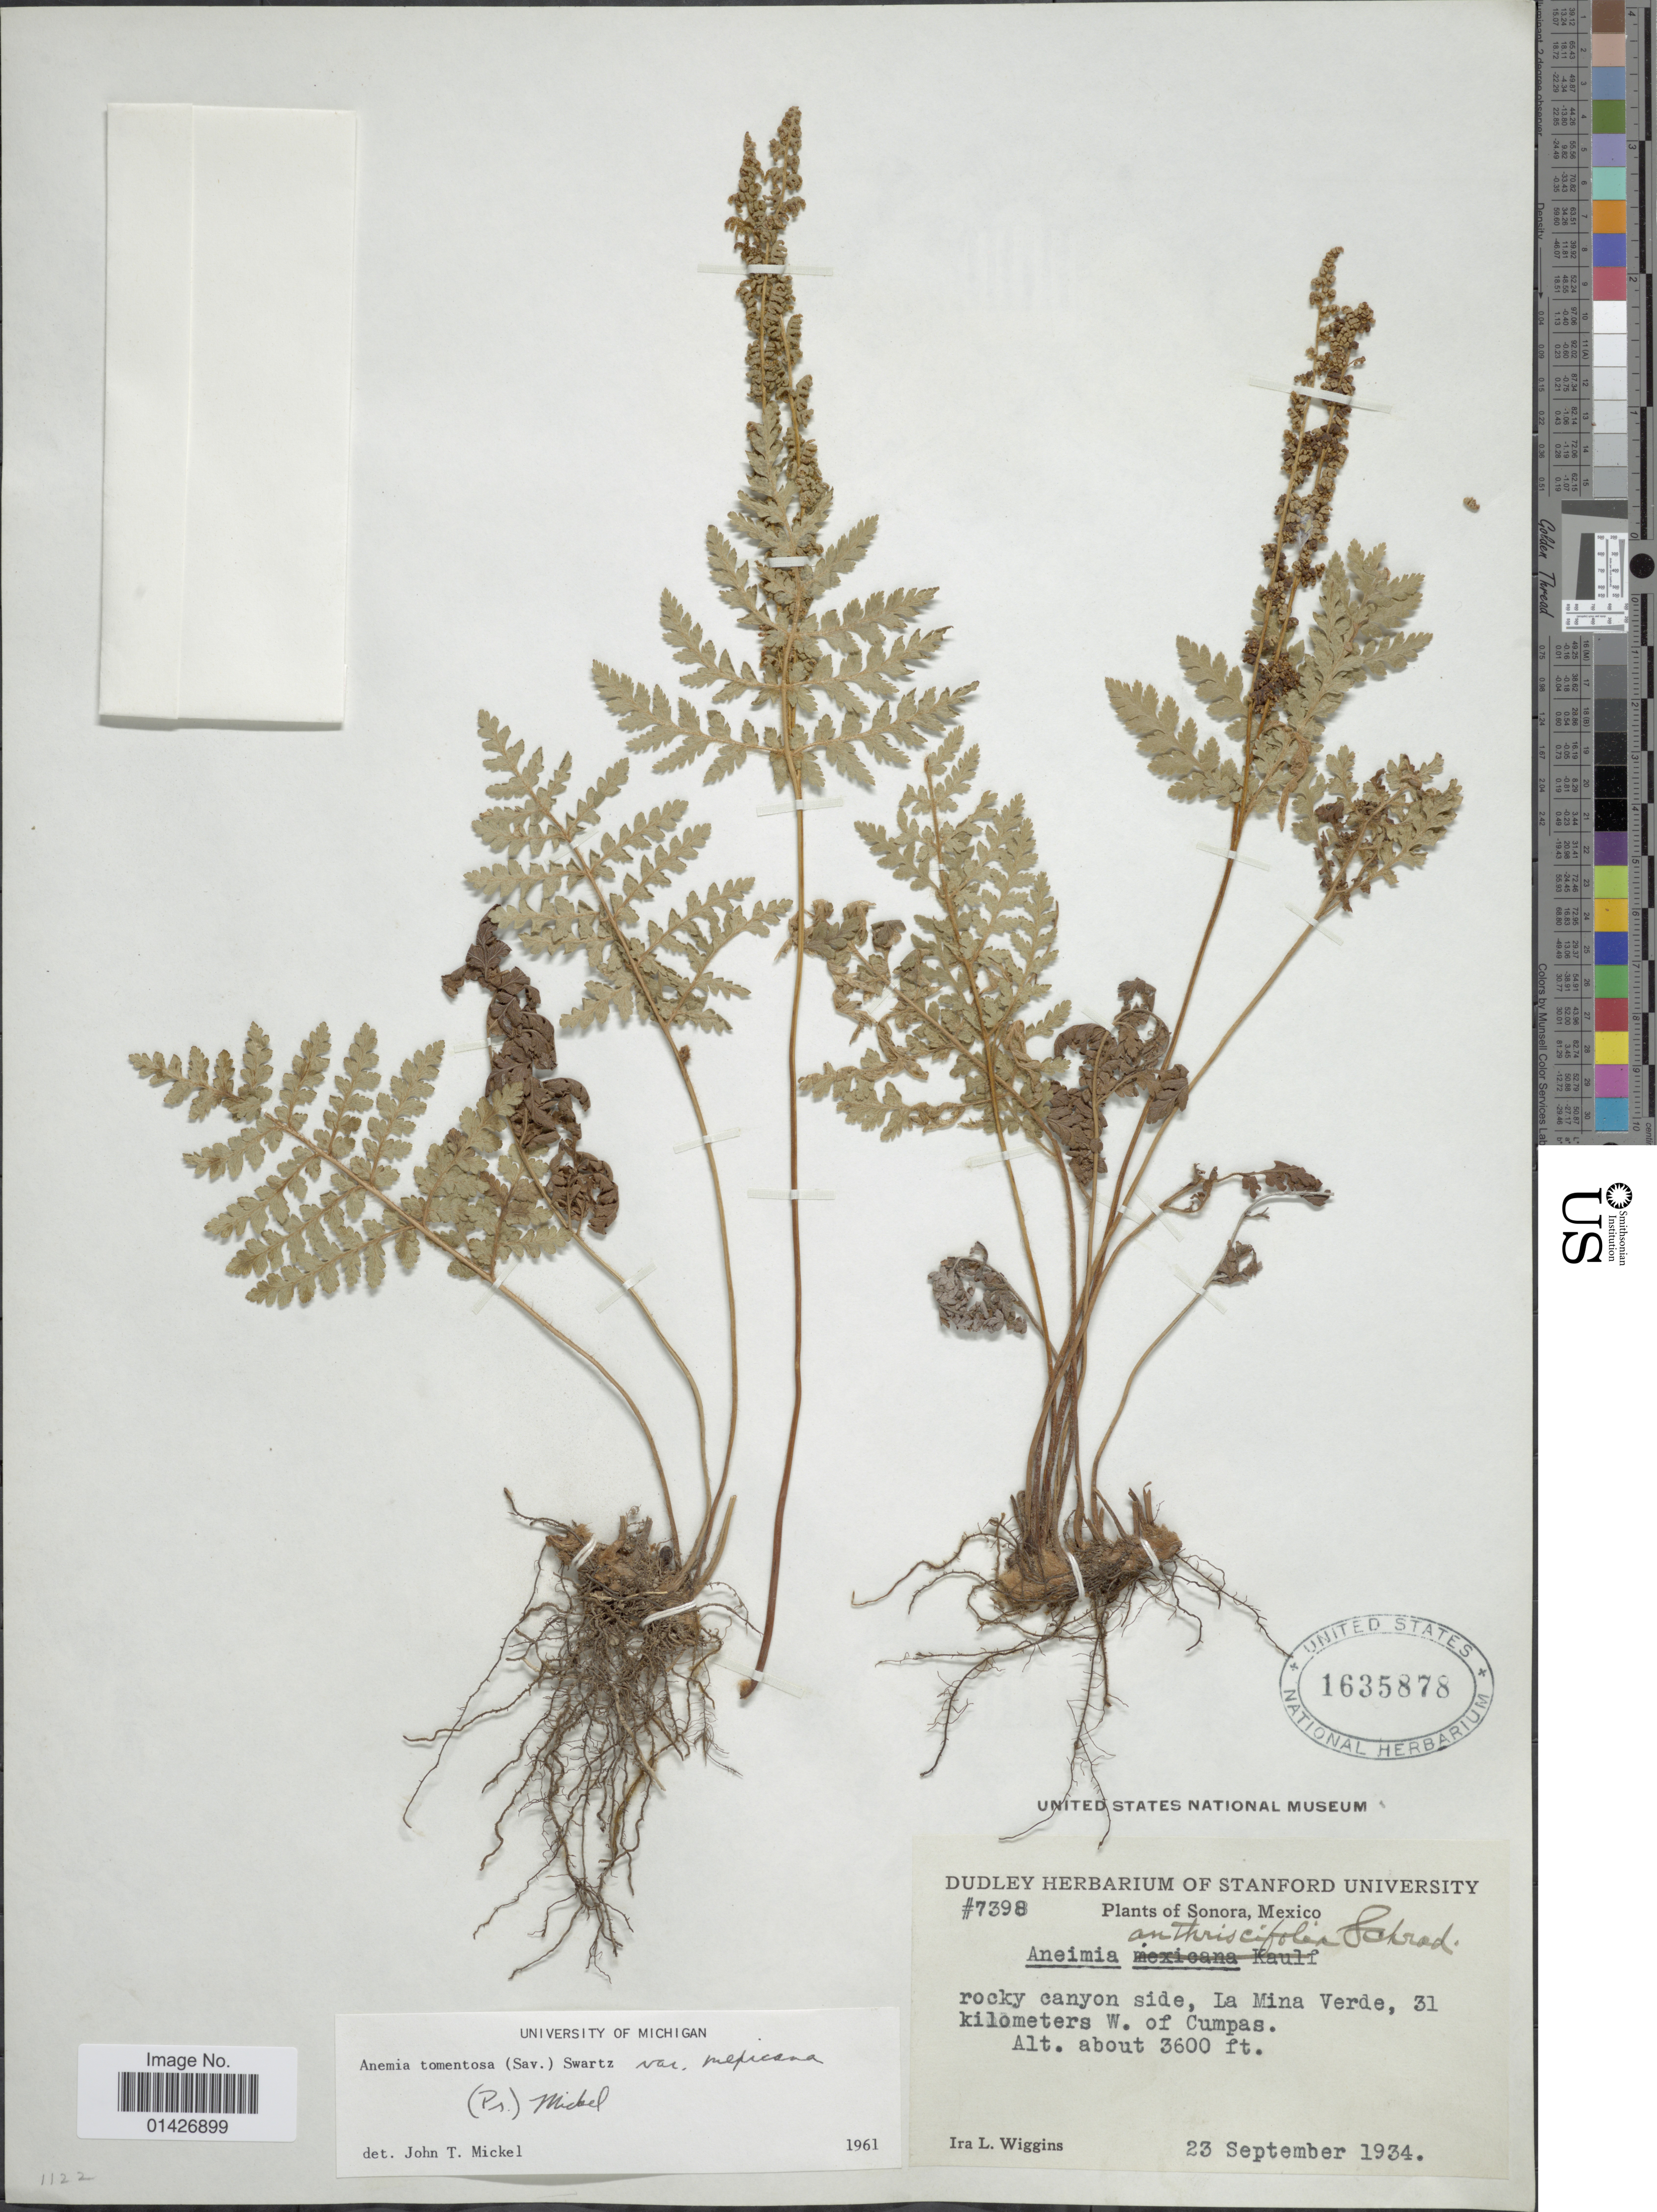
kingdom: Plantae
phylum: Tracheophyta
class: Polypodiopsida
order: Schizaeales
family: Anemiaceae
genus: Anemia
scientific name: Anemia tomentosa var. mexicana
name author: (C. Presl) Mickel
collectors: I. L. Wiggins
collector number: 7398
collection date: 1934-09-23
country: Mexico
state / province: Sonora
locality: Rocky canyon side, La MIna Verde, 31 kilometers W. of Cumpas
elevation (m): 1097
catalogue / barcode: US 1635878